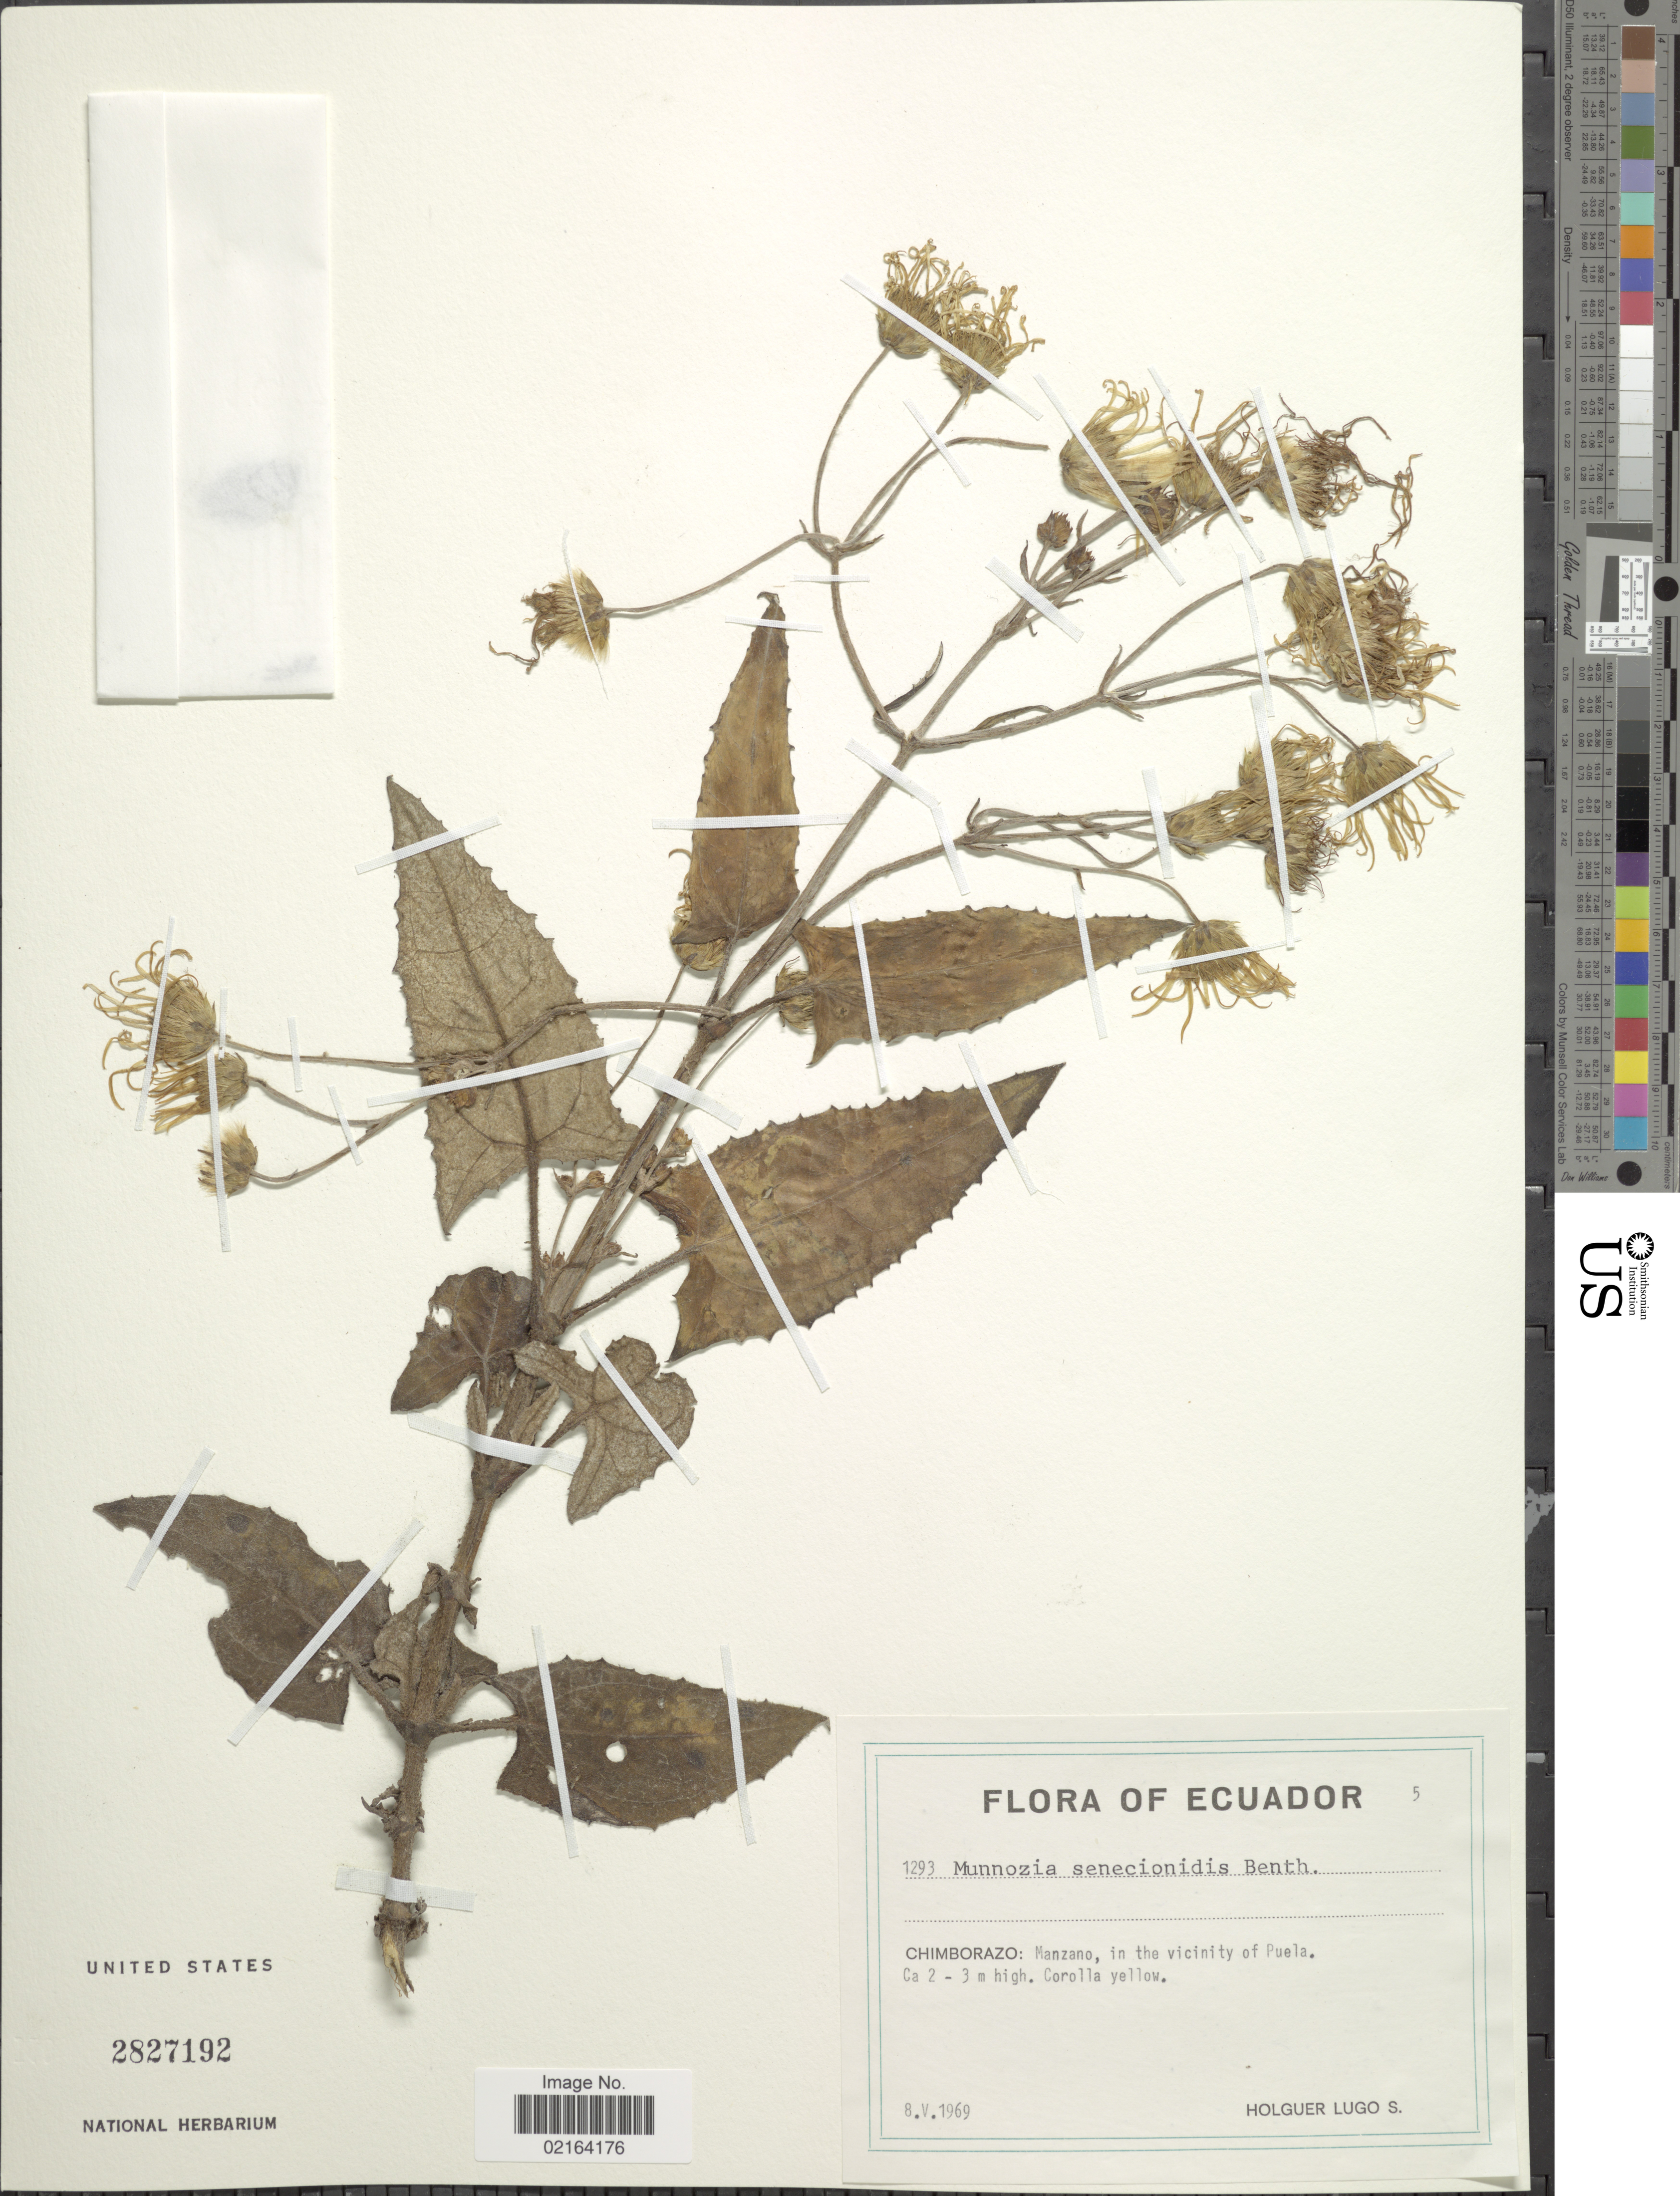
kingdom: Plantae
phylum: Tracheophyta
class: Magnoliopsida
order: Asterales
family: Asteraceae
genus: Munnozia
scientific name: Munnozia senecionidis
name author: Benth.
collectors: H. Lugo S.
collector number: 1293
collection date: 1969-05-08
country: Ecuador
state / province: Chimborazo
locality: Chimborazo: Manzano, in the vicinity of Puela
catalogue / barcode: US 2827192